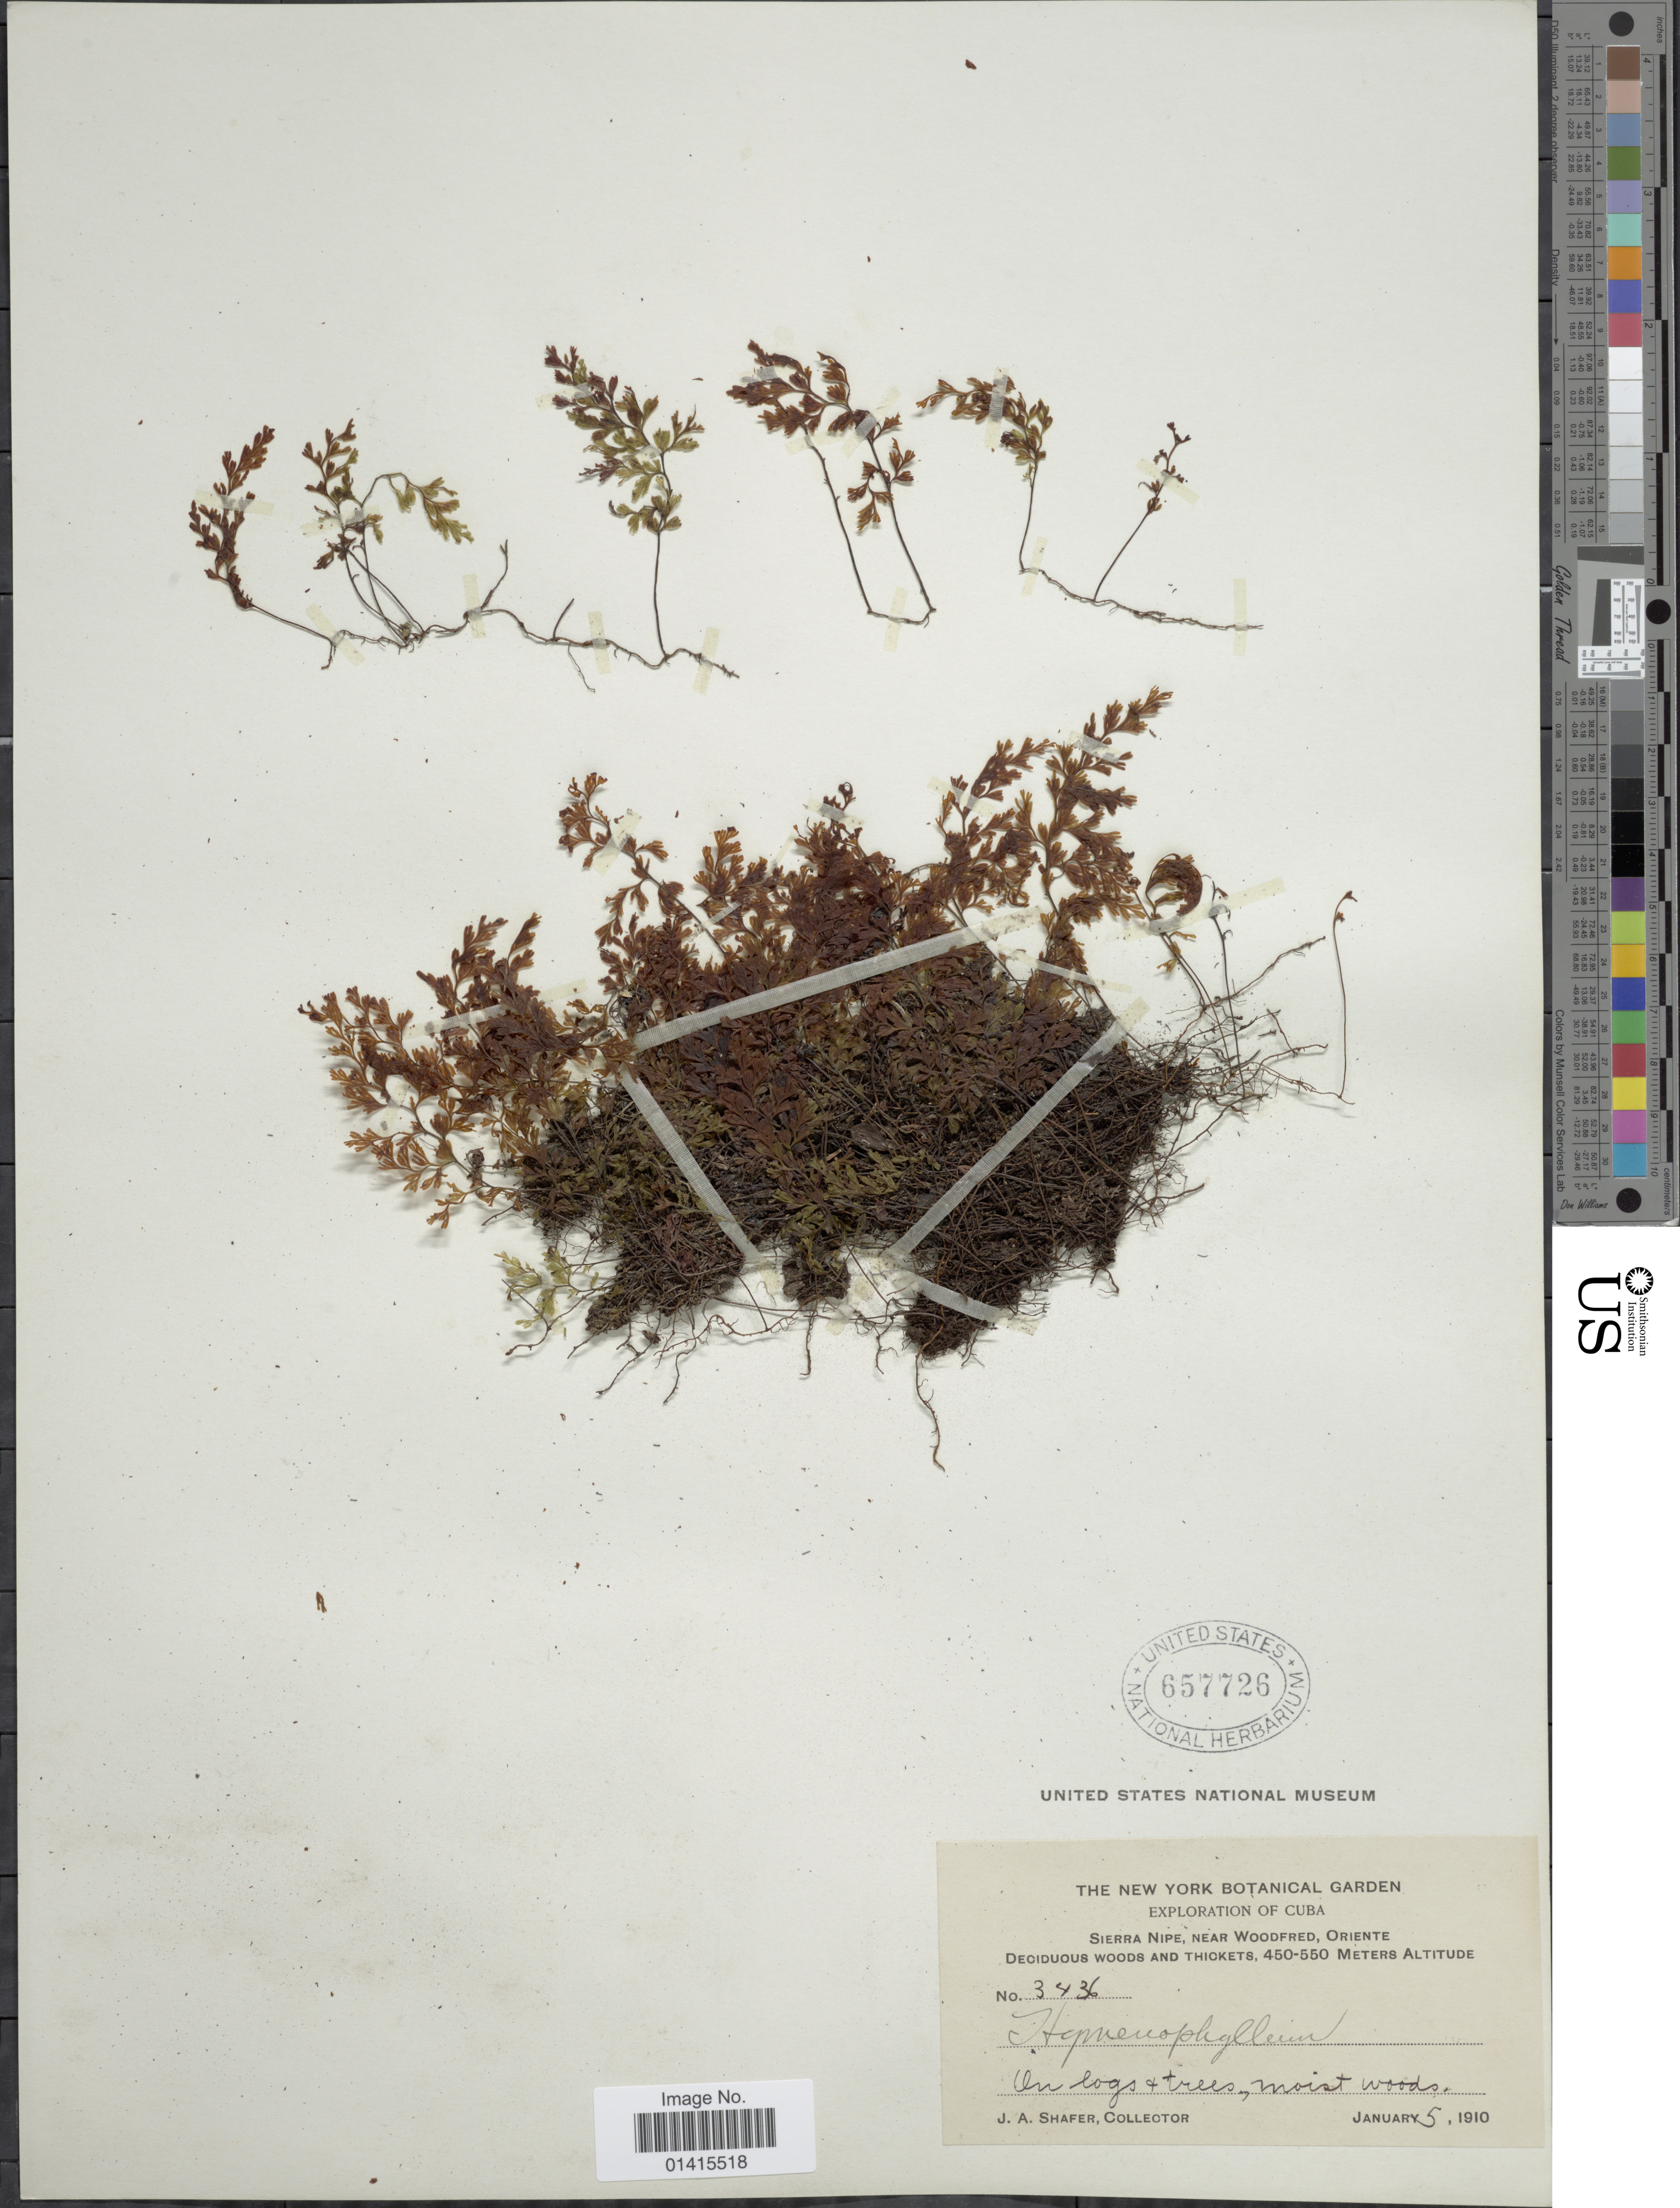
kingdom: Plantae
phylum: Tracheophyta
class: Polypodiopsida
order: Hymenophyllales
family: Hymenophyllaceae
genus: Hymenophyllum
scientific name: Hymenophyllum polyanthos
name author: (Sw.) Sw.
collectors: J. A. Shafer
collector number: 3436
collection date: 1910-01-05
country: Cuba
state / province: Oriente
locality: Sierra Nipe, near Woodfred, Oriente, Deciduous woods and thickets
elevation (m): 450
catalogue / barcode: US 657726